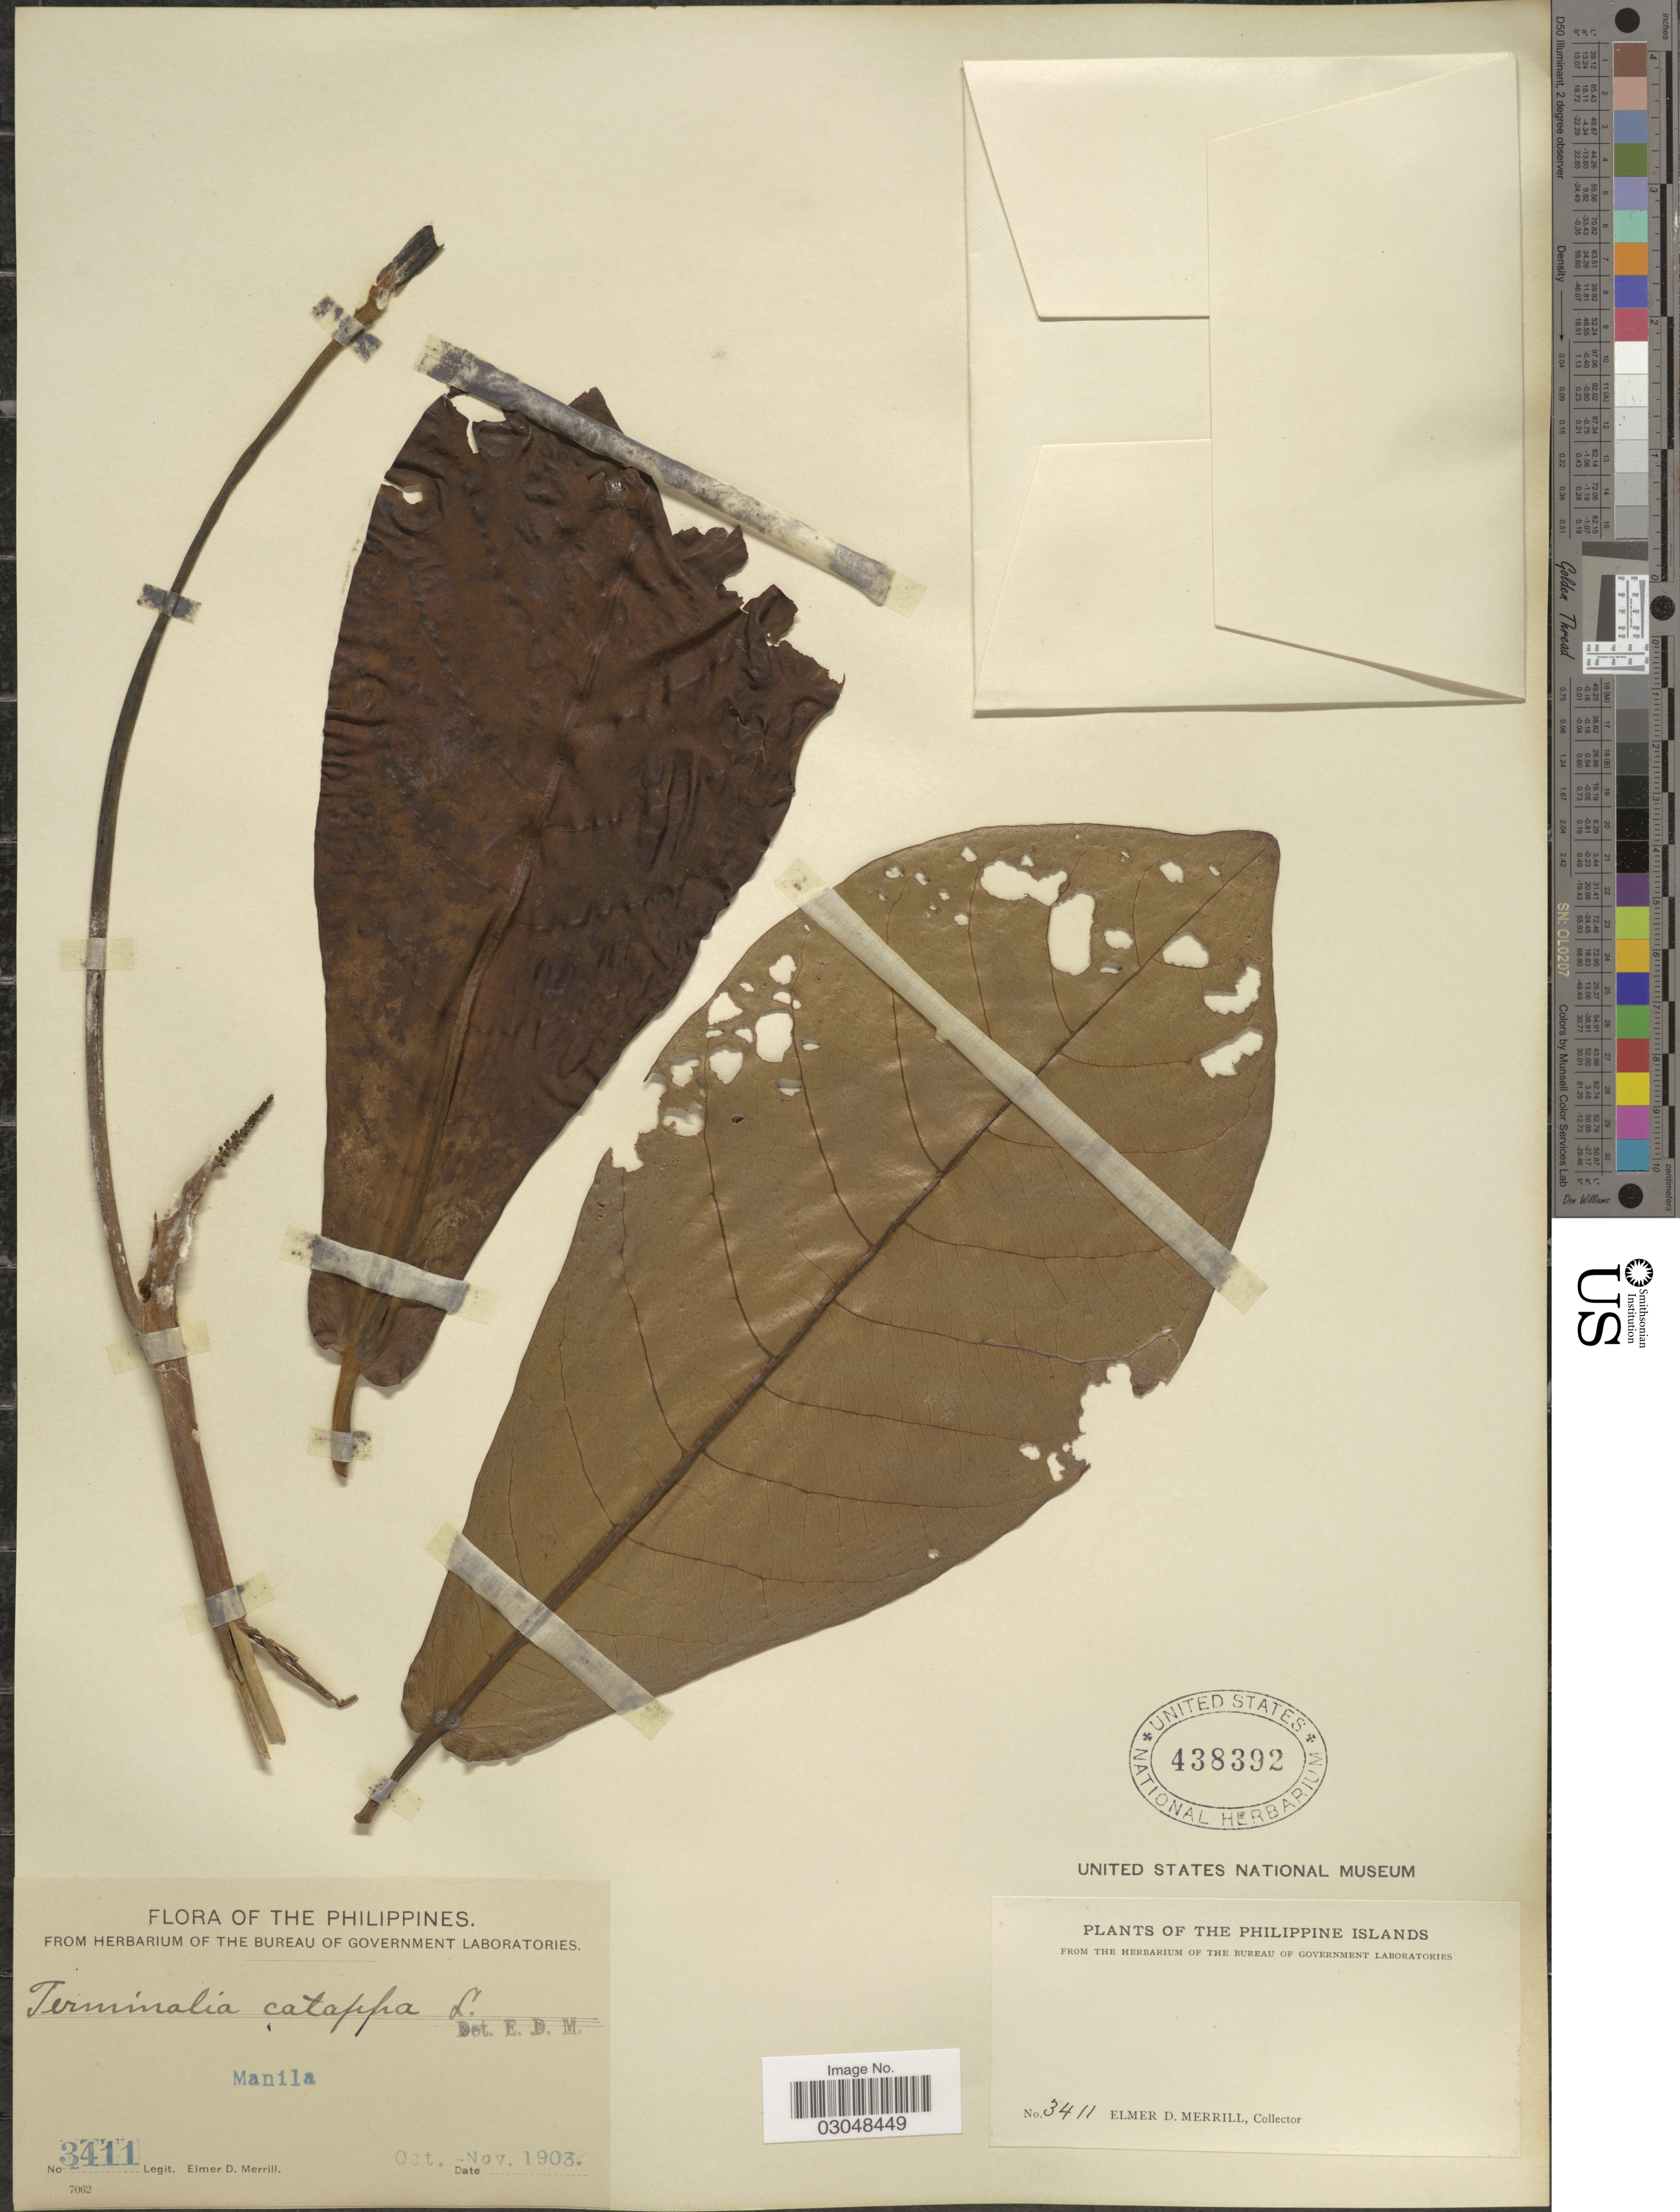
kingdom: Plantae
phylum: Tracheophyta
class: Magnoliopsida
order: Myrtales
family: Combretaceae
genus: Terminalia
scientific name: Terminalia catappa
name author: L.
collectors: E. D. Merrill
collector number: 3411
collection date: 1903-10/1903-11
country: Philippines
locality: The Philippine Islands, Manila.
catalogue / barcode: US 438392